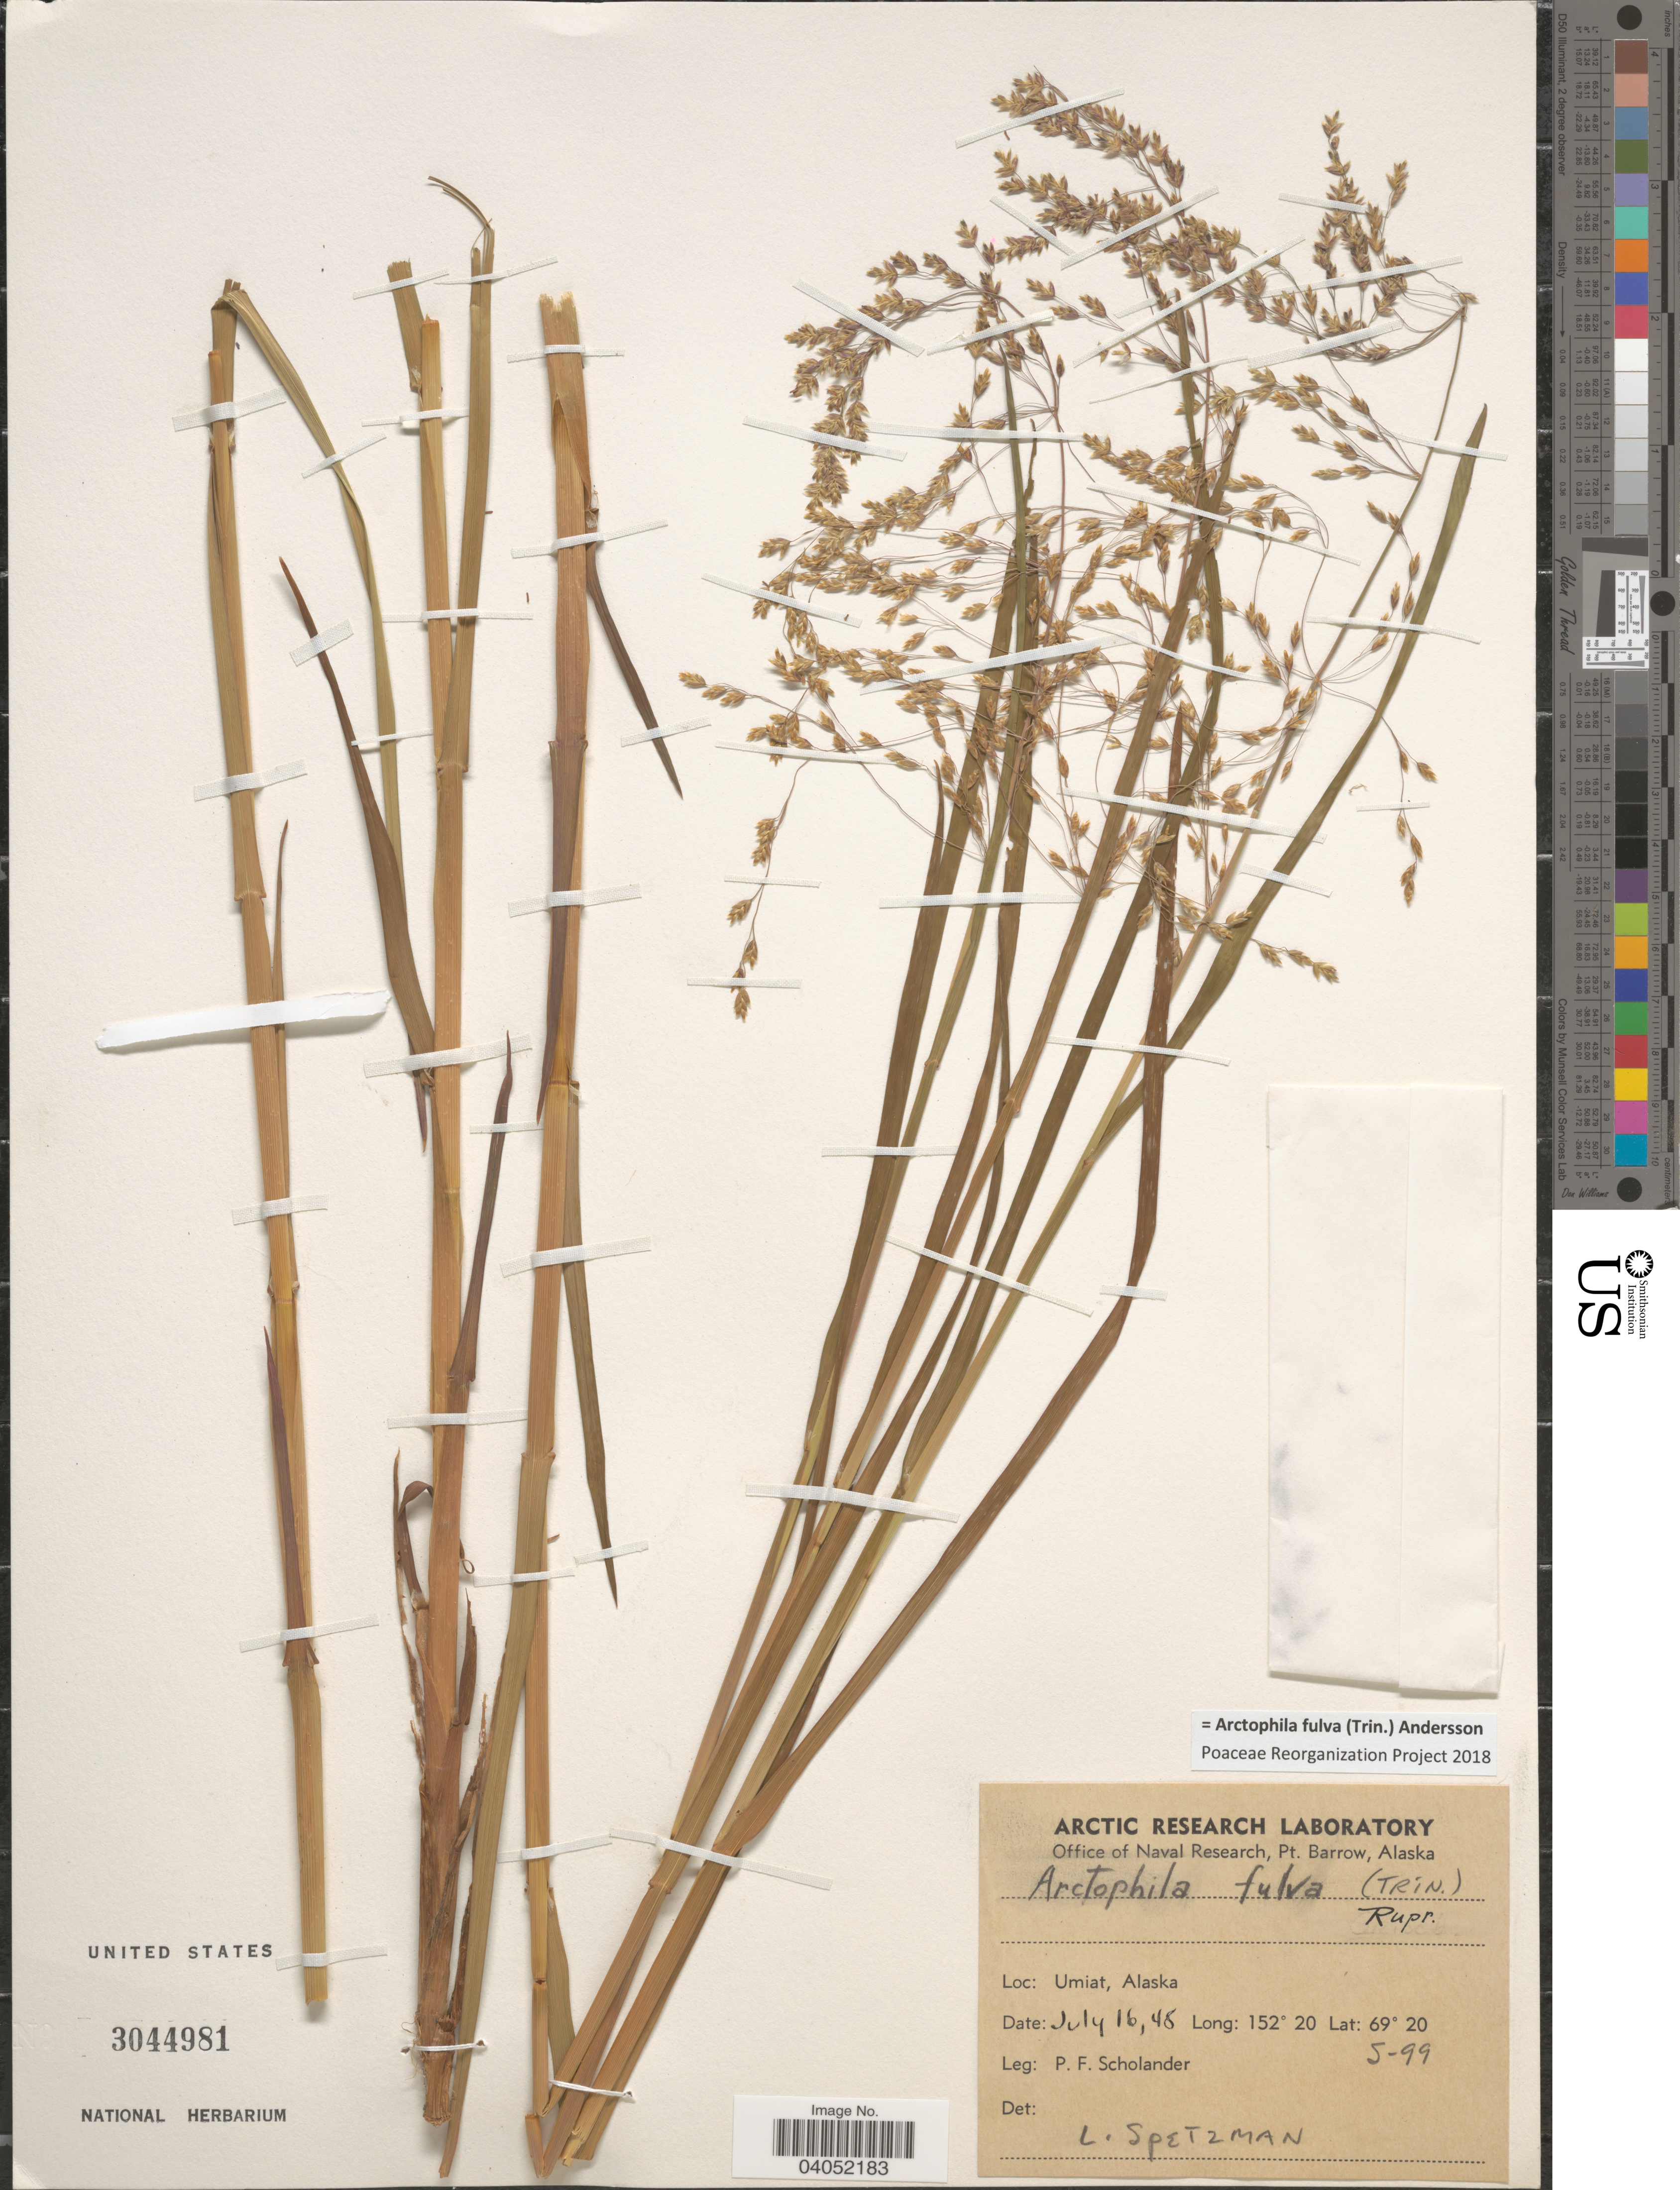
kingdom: Plantae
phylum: Tracheophyta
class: Liliopsida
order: Poales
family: Poaceae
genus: Arctophila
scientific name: Arctophila fulva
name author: (Trin.) Andersson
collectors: P. Scholander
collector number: S-9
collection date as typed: Transcribed d/m/y: 16/7/48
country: United States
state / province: Alaska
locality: Umiat.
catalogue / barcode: US 3044981